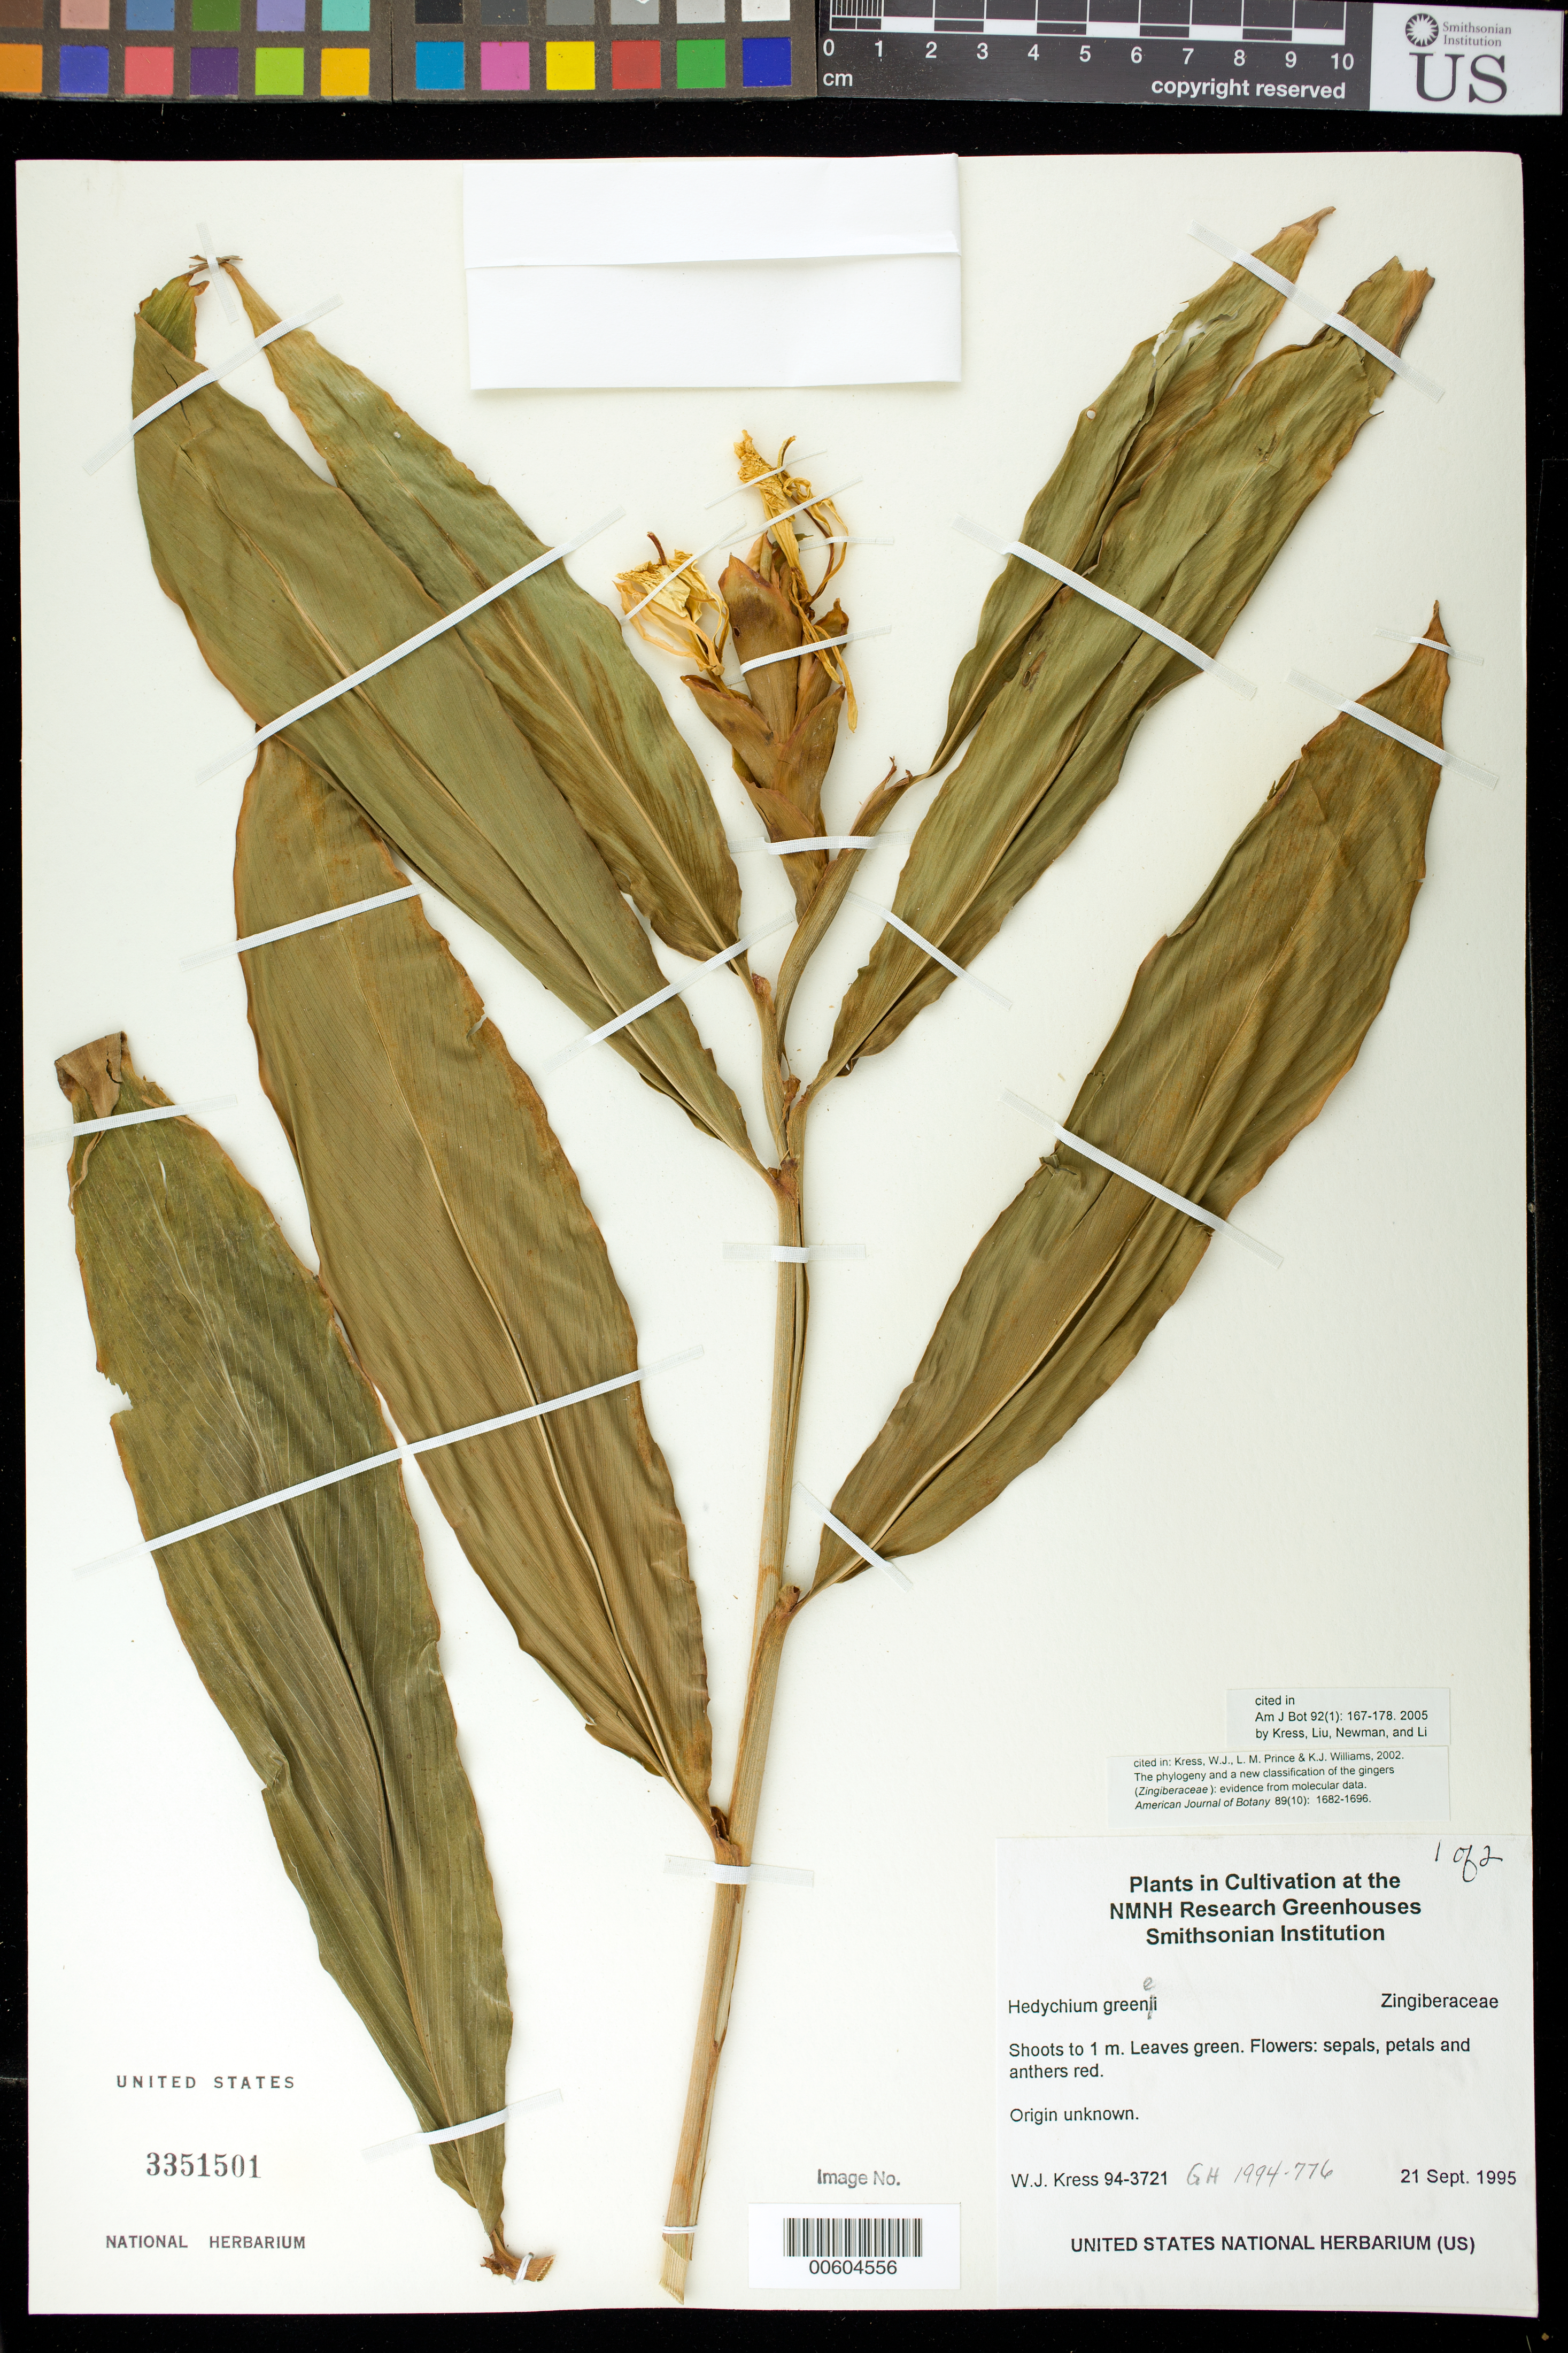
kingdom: Plantae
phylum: Tracheophyta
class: Liliopsida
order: Zingiberales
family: Zingiberaceae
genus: Hedychium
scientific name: Hedychium greenii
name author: W.W. Sm.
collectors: W. J. Kress & M. Bordelon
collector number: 94-3721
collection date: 1998-10-19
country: United States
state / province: Maryland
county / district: Prince George's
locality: NMNH Botany Research Greenhouses. Suitland.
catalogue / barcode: US 3351501